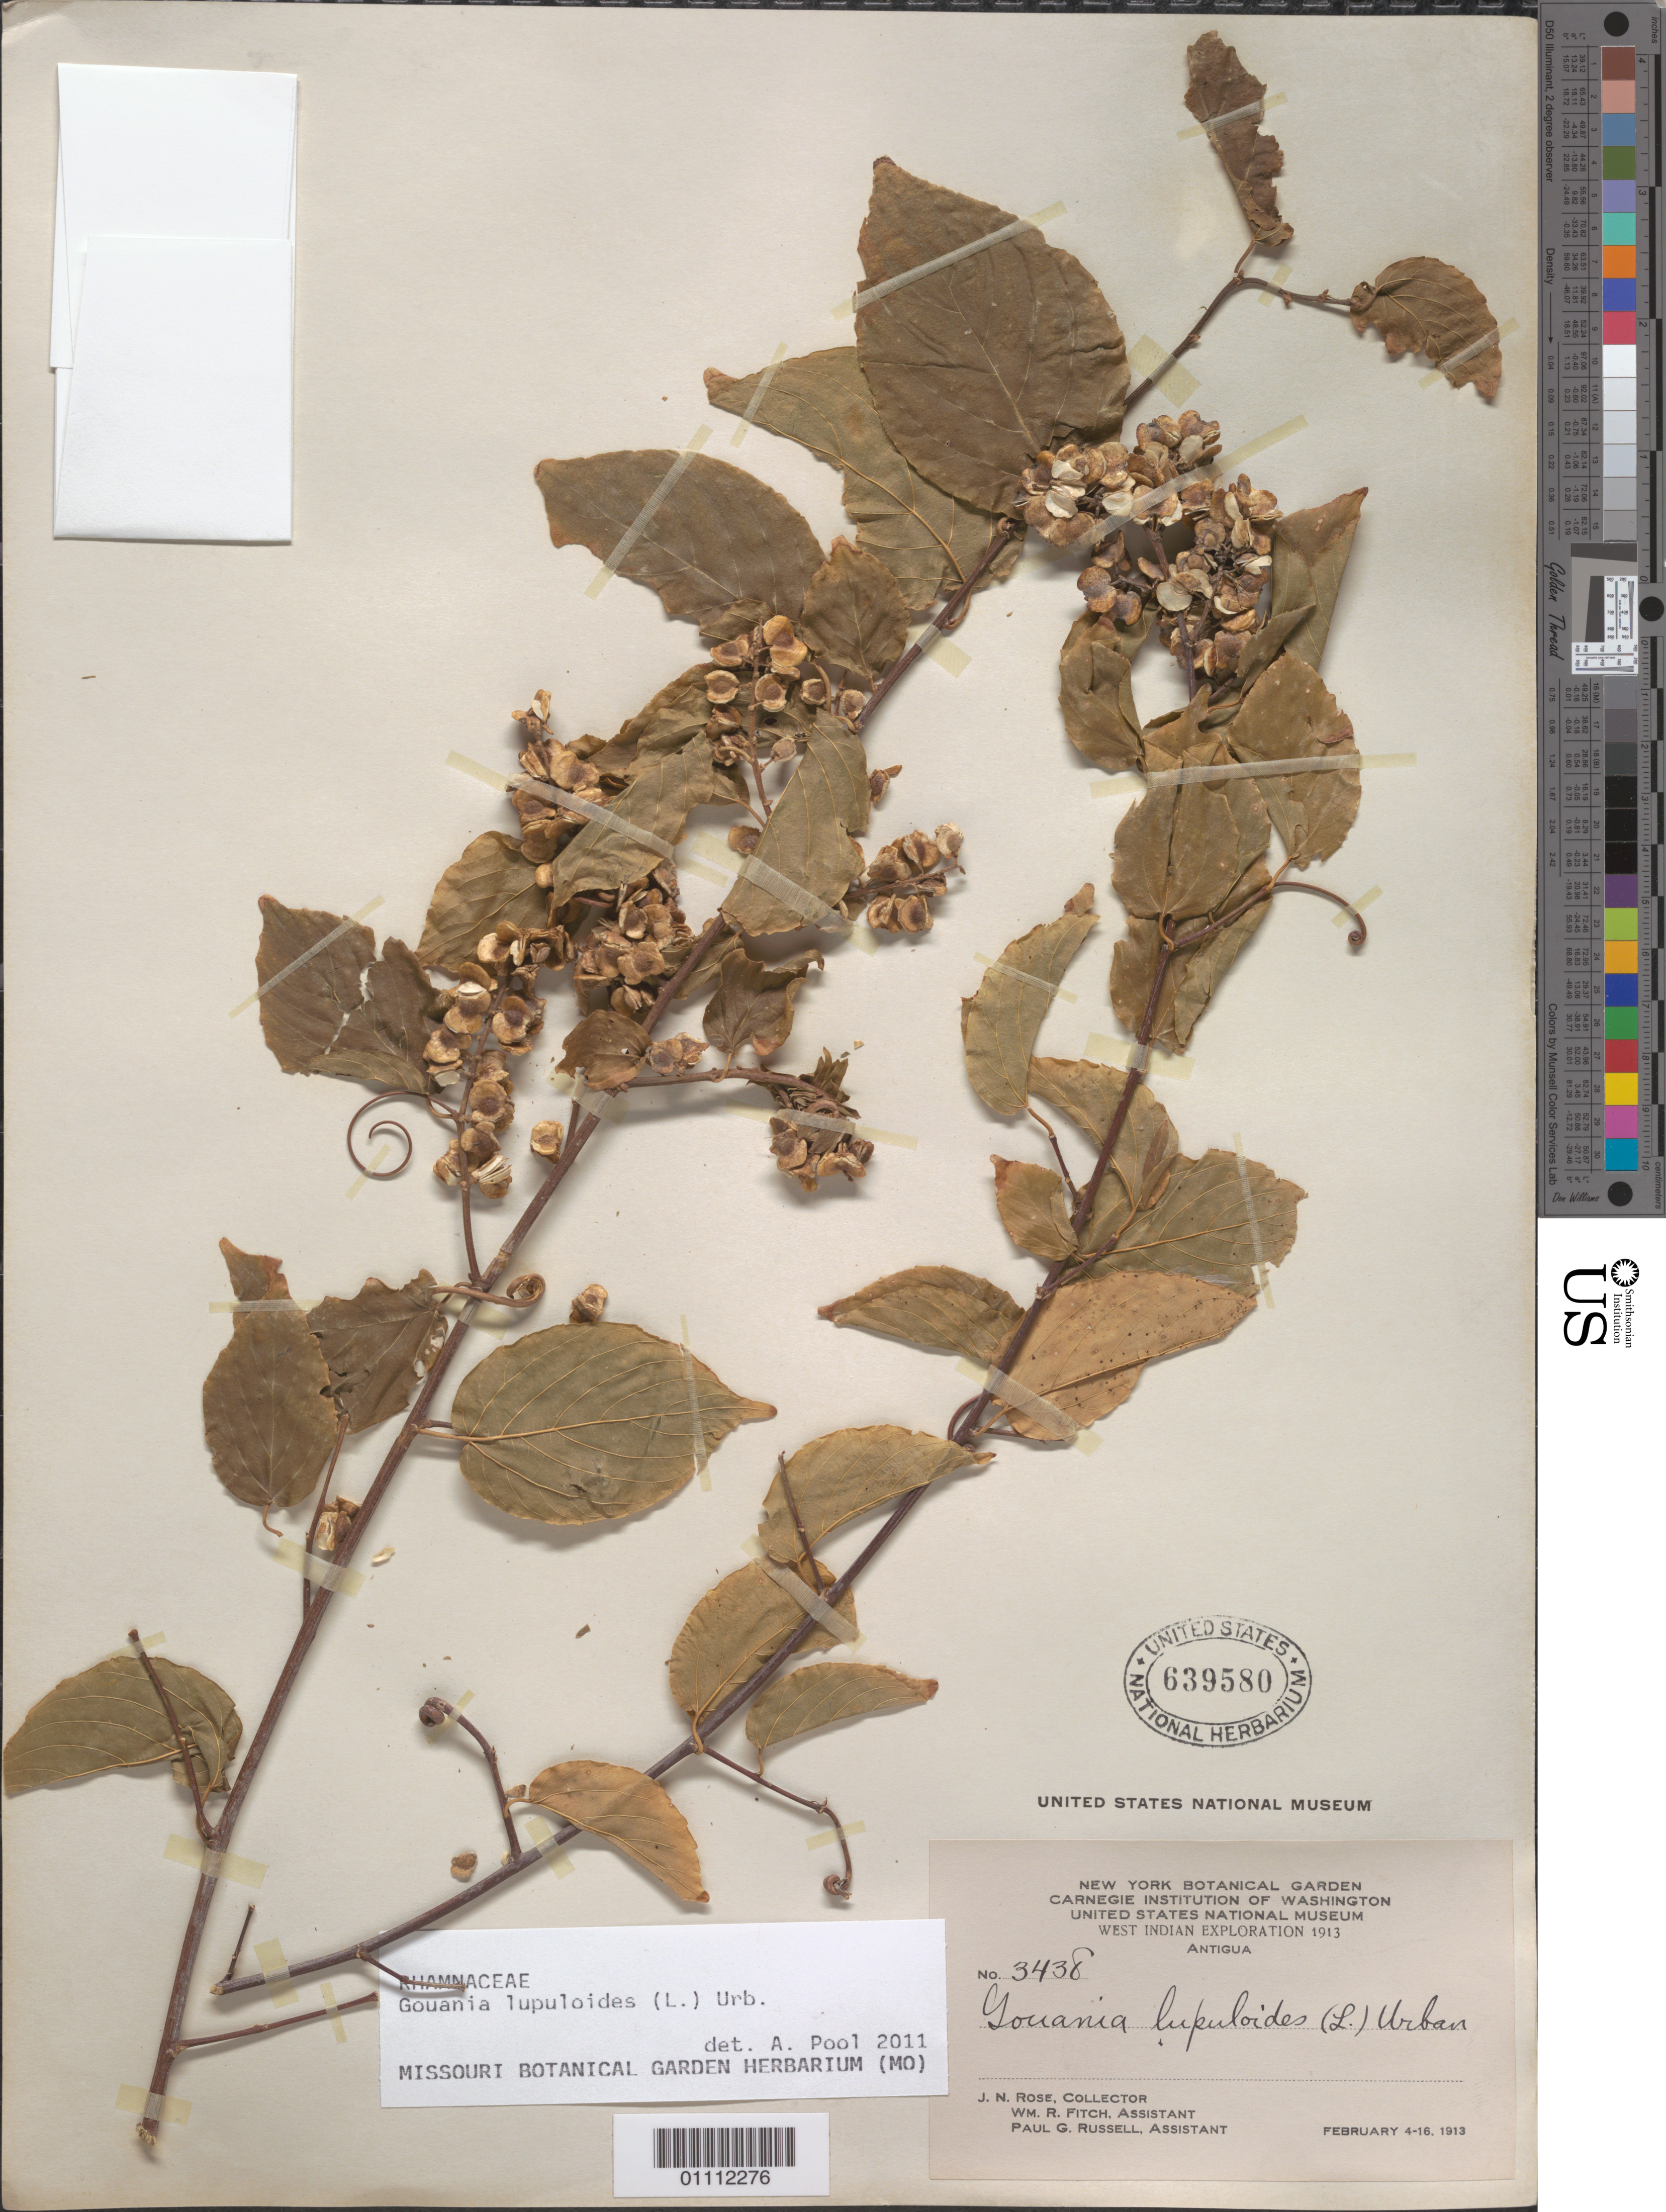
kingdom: Plantae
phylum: Tracheophyta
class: Magnoliopsida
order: Rosales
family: Rhamnaceae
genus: Gouania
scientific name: Gouania lupuloides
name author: (L.) Urb.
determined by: Pool, A., (MO), Missouri Botanical Garden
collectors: J. N. Rose, W. R. Fitch & P. G. Russell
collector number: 3438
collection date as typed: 04 Feb 1913 to 16 Feb 1913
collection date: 1913-02-04/1913-02-16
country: Antigua and Barbuda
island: Antigua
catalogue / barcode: US 639580